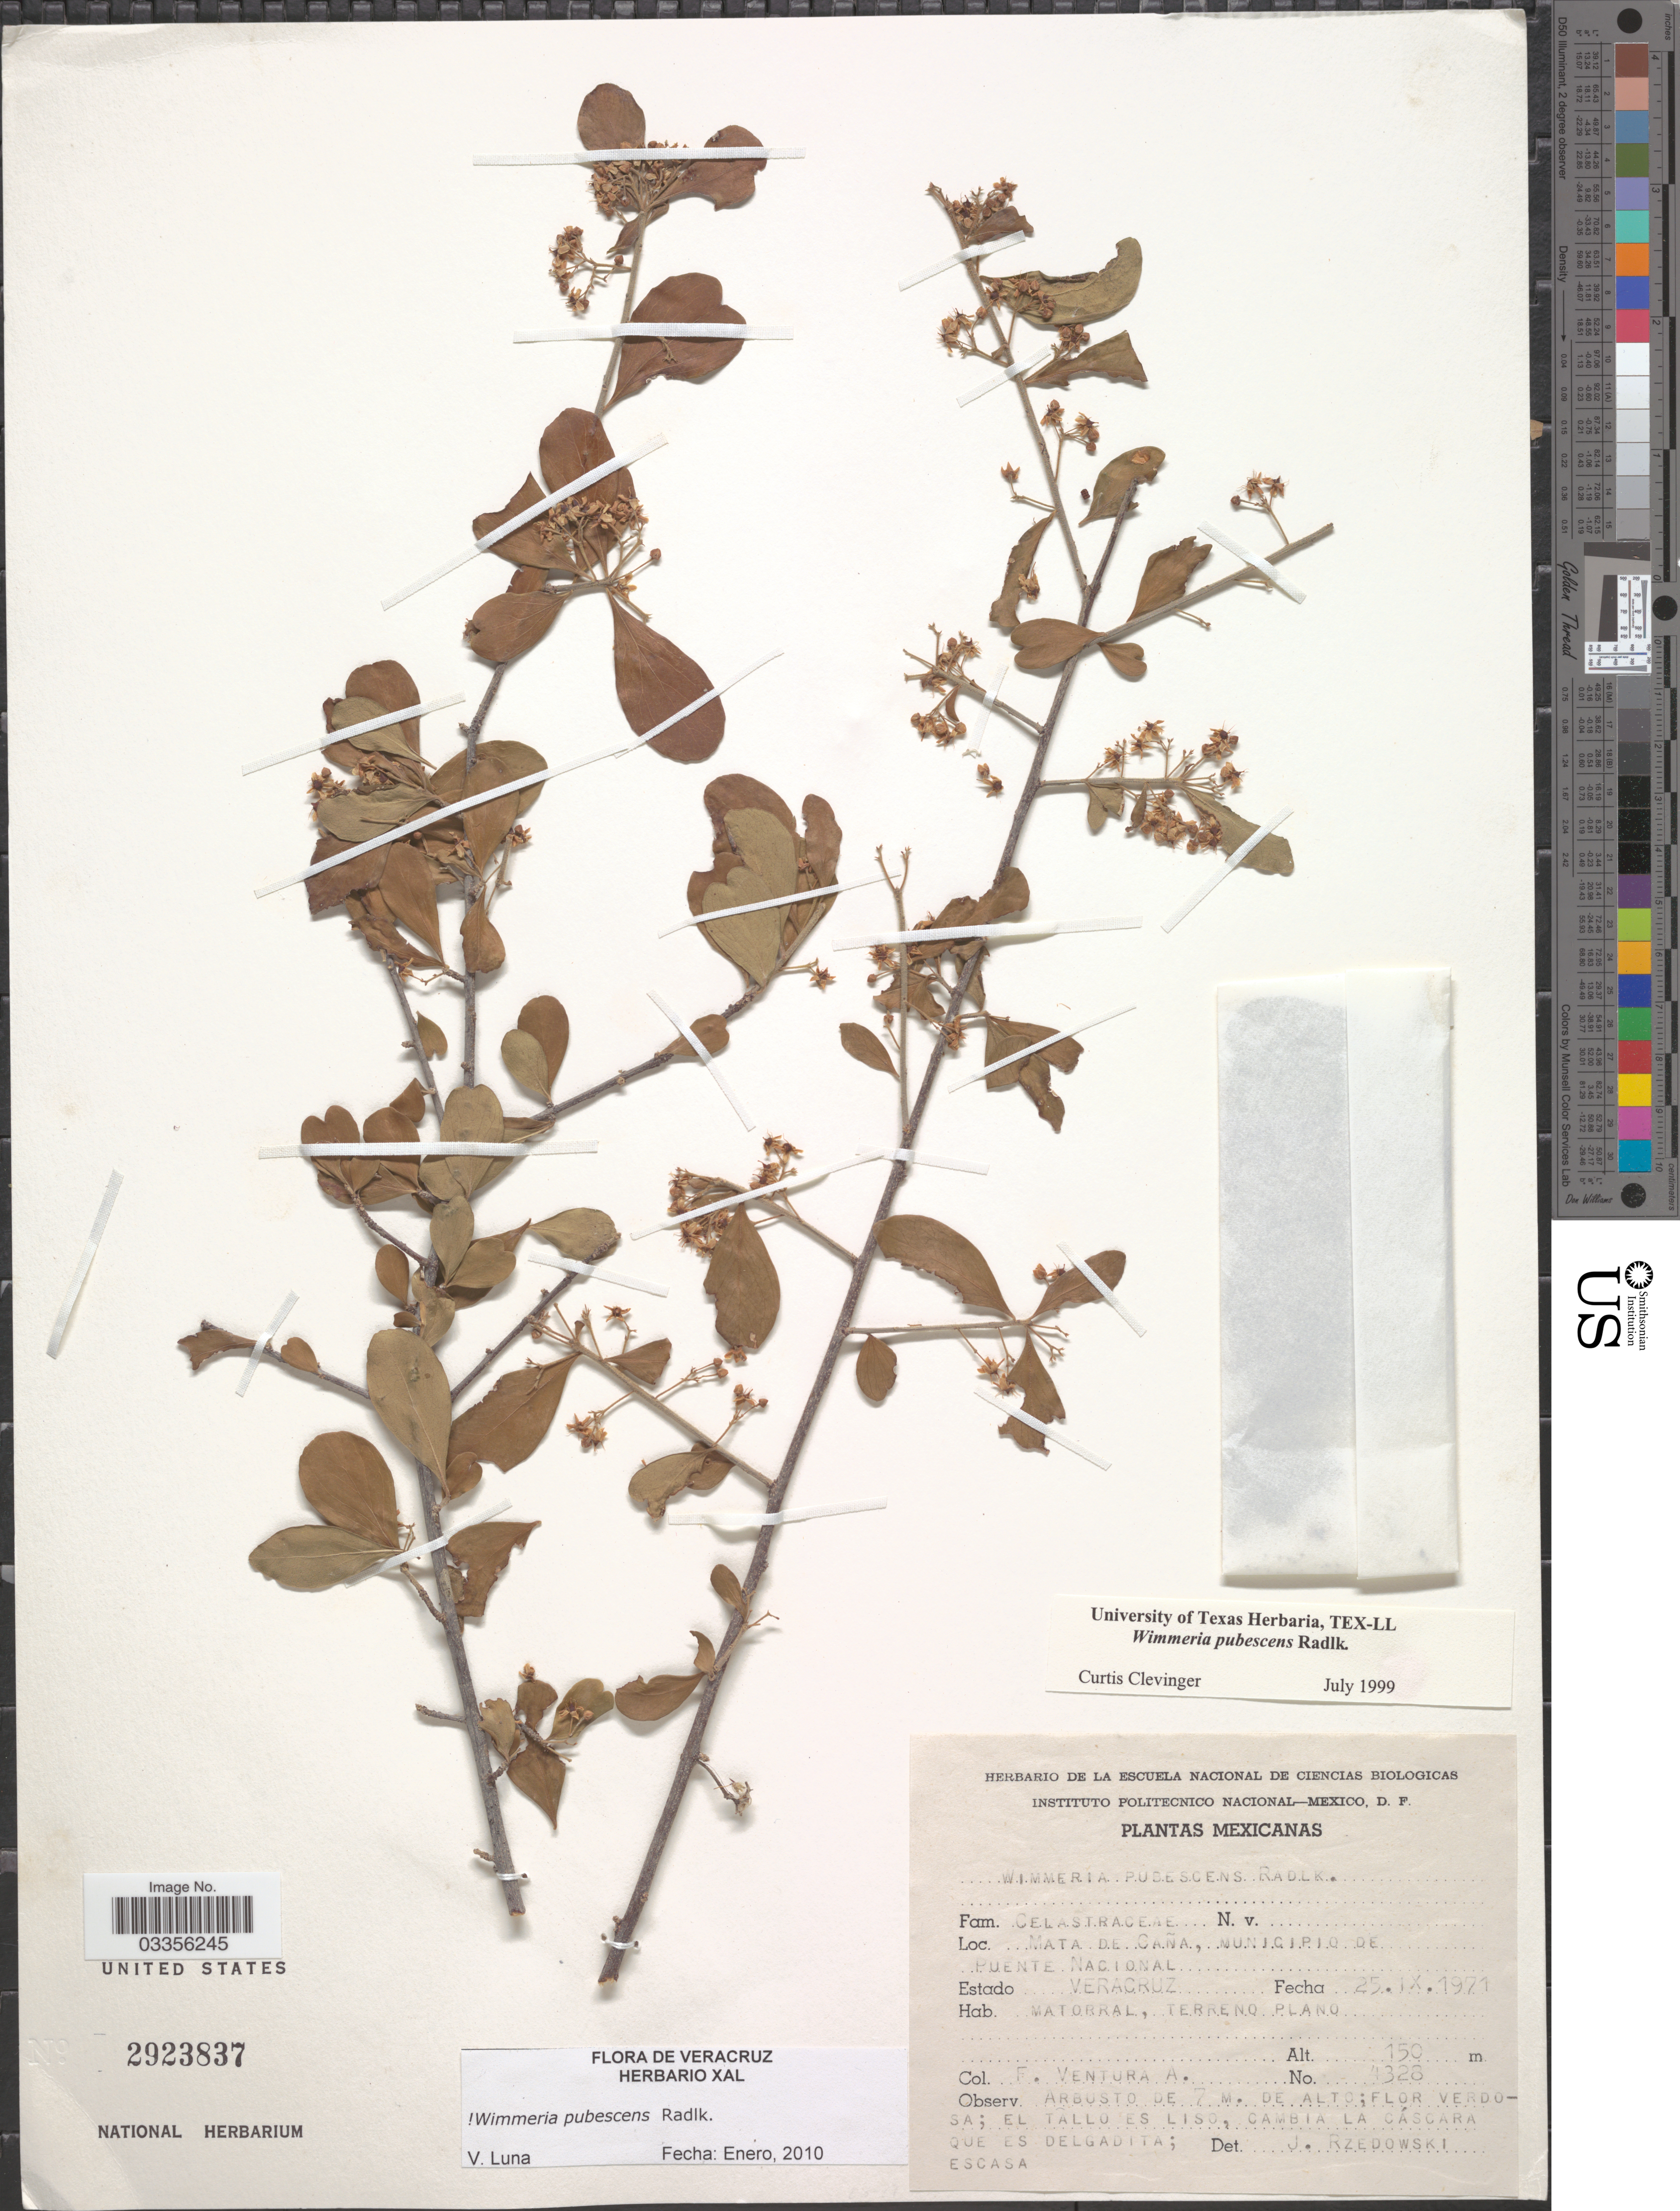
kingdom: Plantae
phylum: Tracheophyta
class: Magnoliopsida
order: Celastrales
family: Celastraceae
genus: Wimmeria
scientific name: Wimmeria pubescens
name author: Radlk.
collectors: F. Ventura A.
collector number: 4328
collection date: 1971-09-25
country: Mexico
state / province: Veracruz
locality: Mata de Caña, Municipio de Puente Nacional. Estado Veracruz. El Tallo es liso, cambia La Cáscara que es Delgadita [unsure placement].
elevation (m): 150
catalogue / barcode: US 2923837